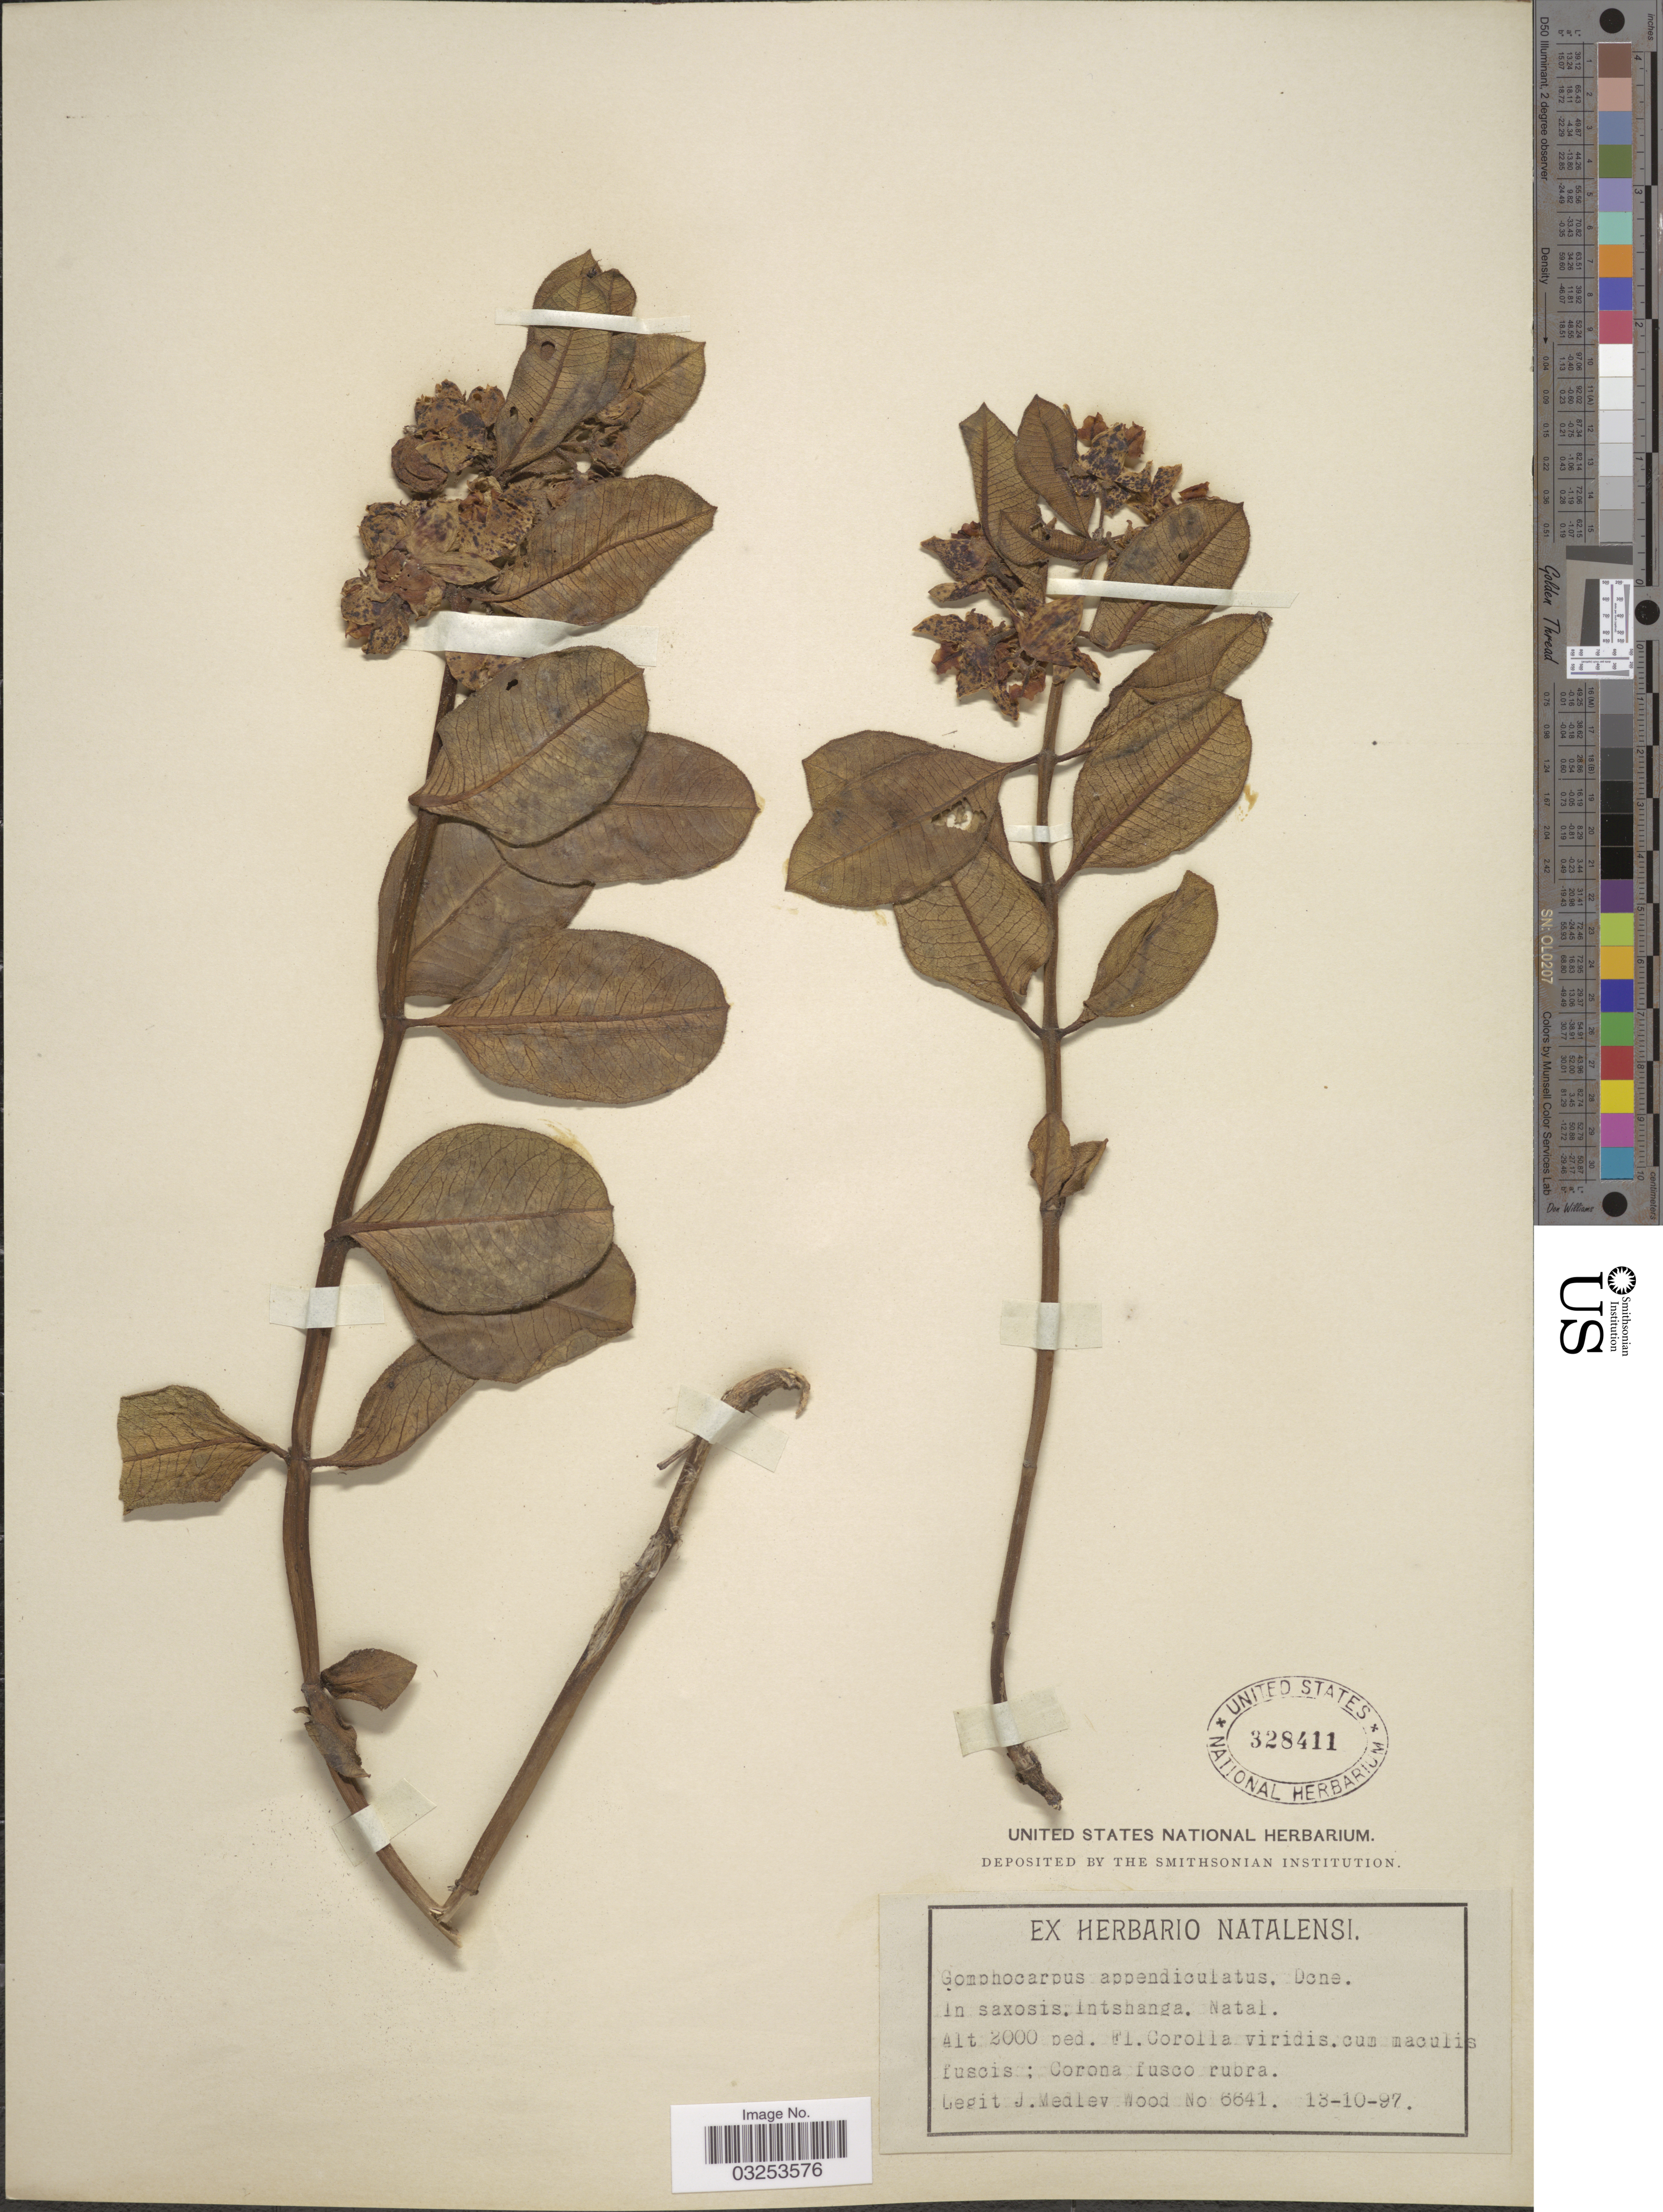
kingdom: Plantae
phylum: Tracheophyta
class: Magnoliopsida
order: Gentianales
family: Apocynaceae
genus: Pachycarpus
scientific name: Pachycarpus appendiculatus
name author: E. Mey.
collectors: J. Medley Wood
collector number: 6641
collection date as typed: Transcribed d/m/y: 13/10/97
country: South Africa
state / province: KwaZulu-Natal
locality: In saxosis. Intshanga. Natal.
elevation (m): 610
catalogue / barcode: US 328411